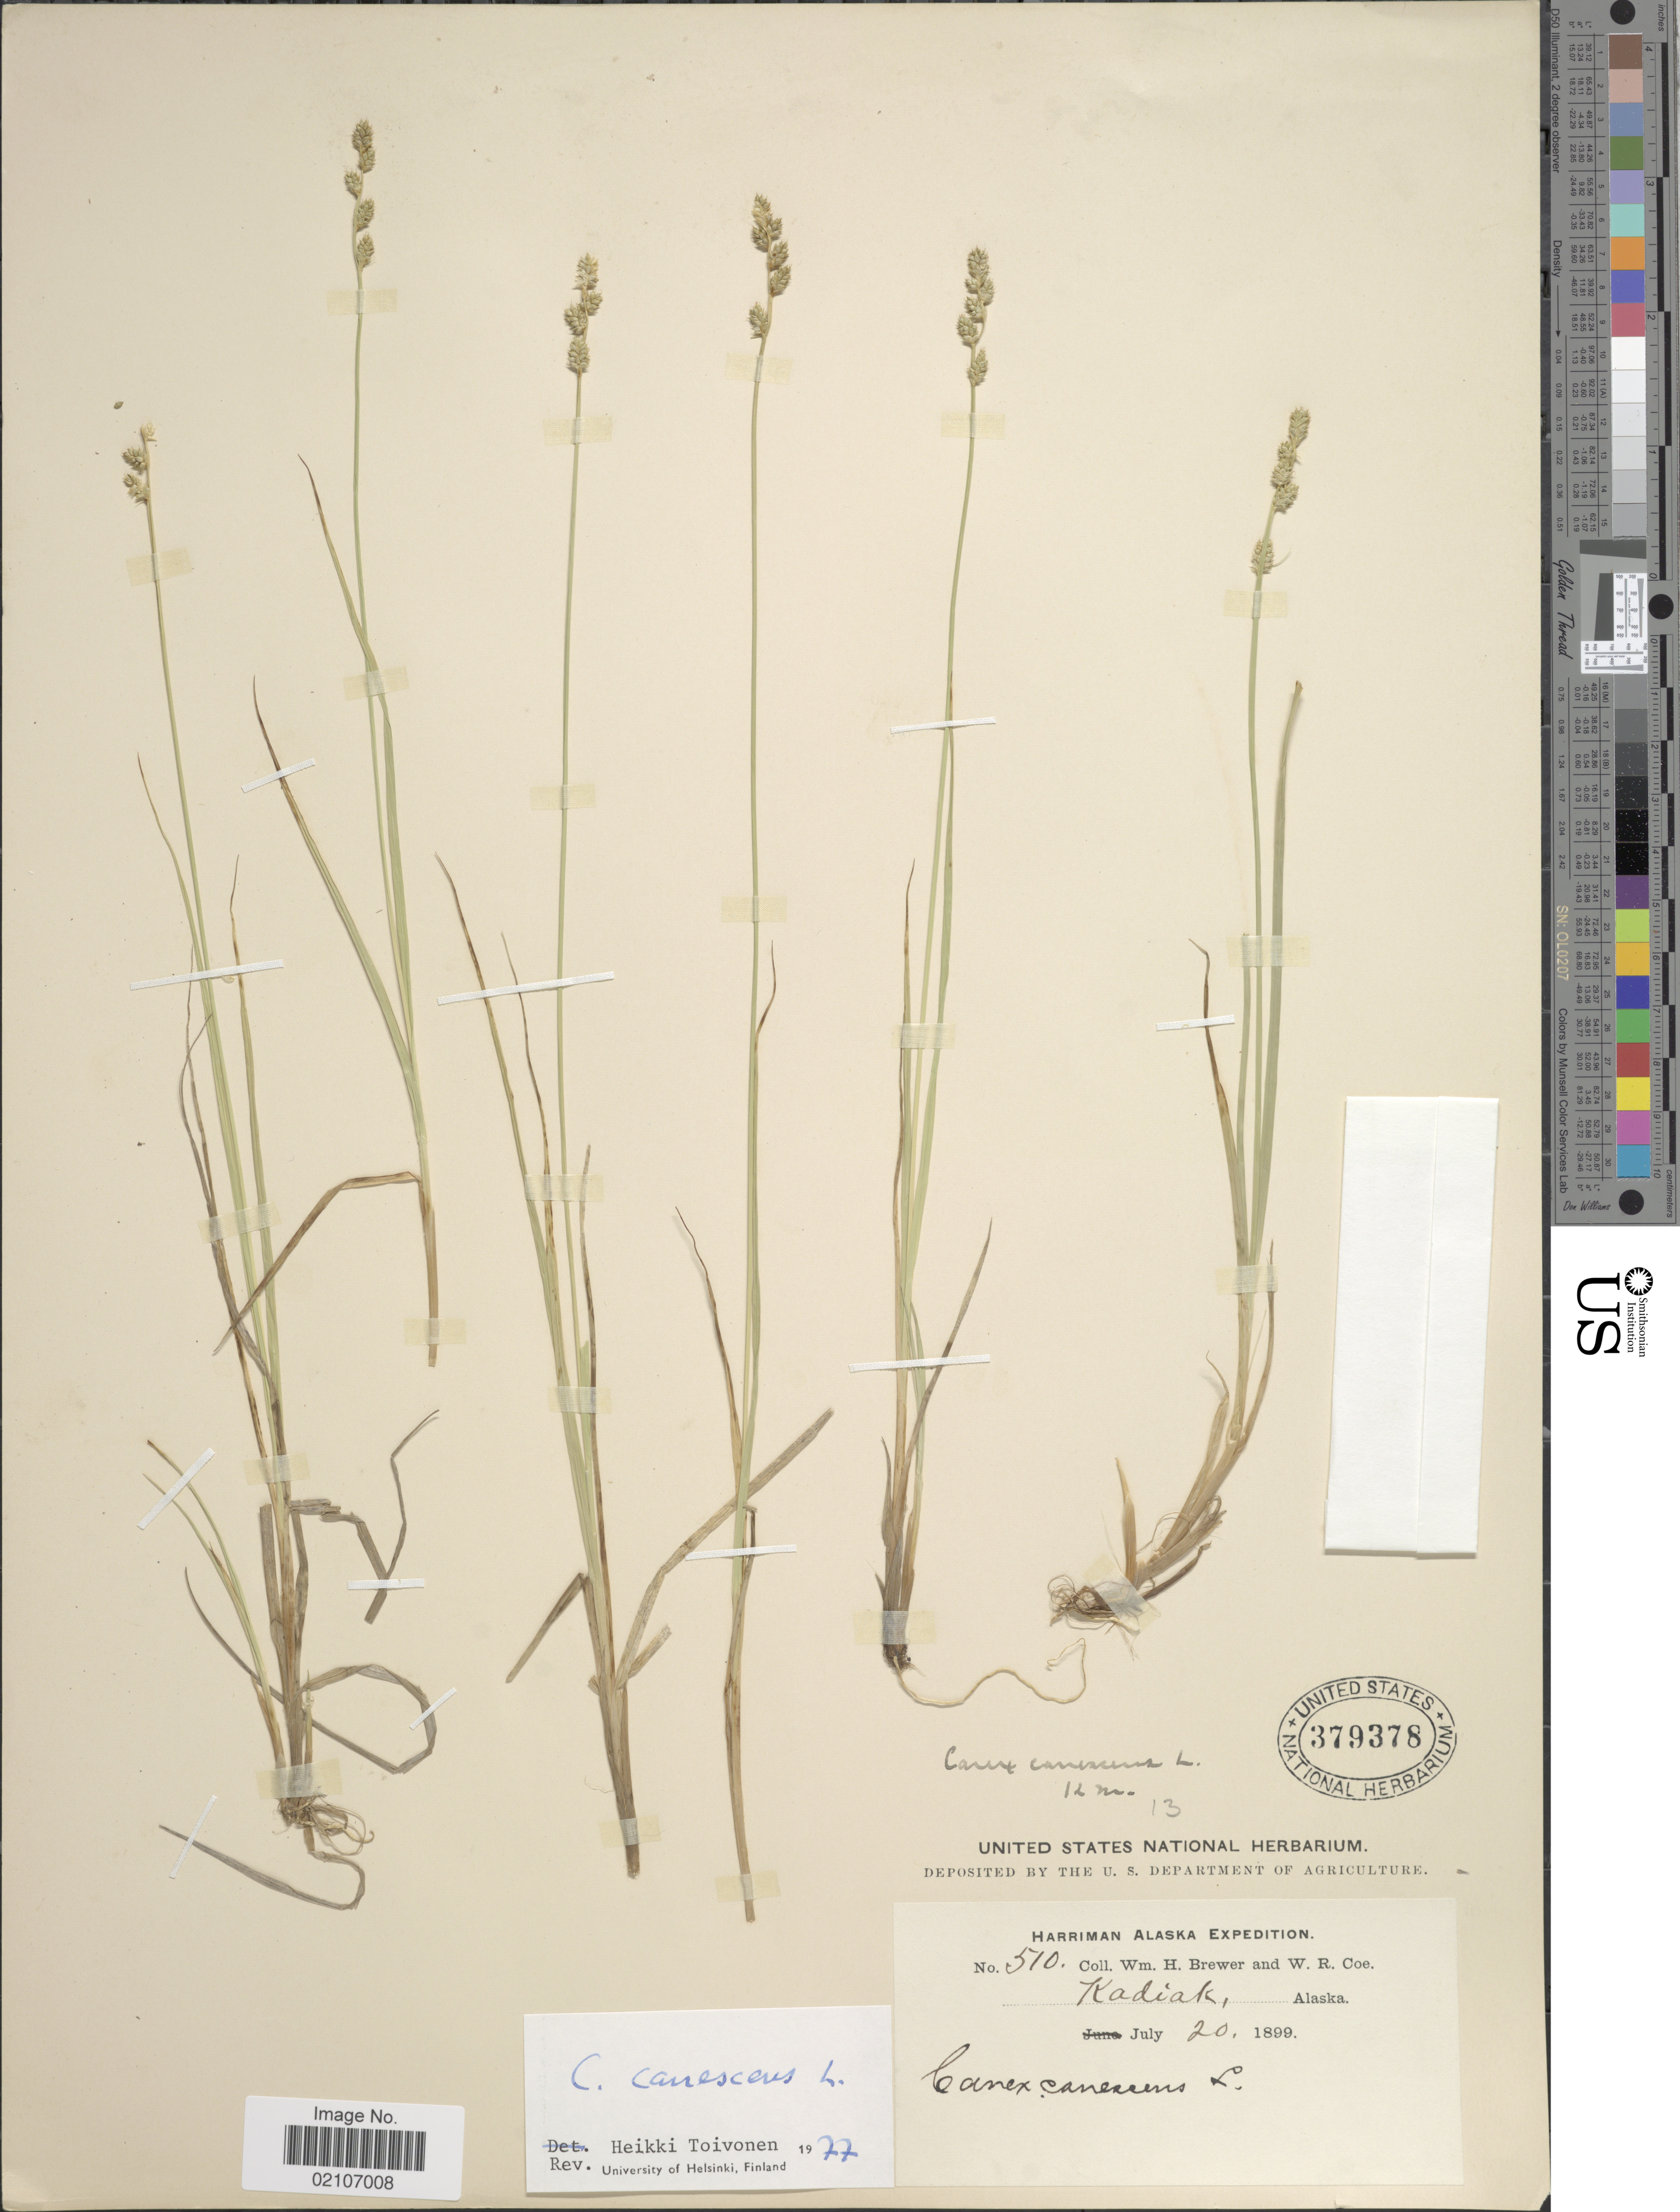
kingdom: Plantae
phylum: Tracheophyta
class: Liliopsida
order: Poales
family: Cyperaceae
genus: Carex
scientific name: Carex canescens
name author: L.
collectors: W. H. Brewer & W. Coe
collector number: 510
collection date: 1899-07-20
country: United States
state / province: Alaska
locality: Kodiak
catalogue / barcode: US 379378